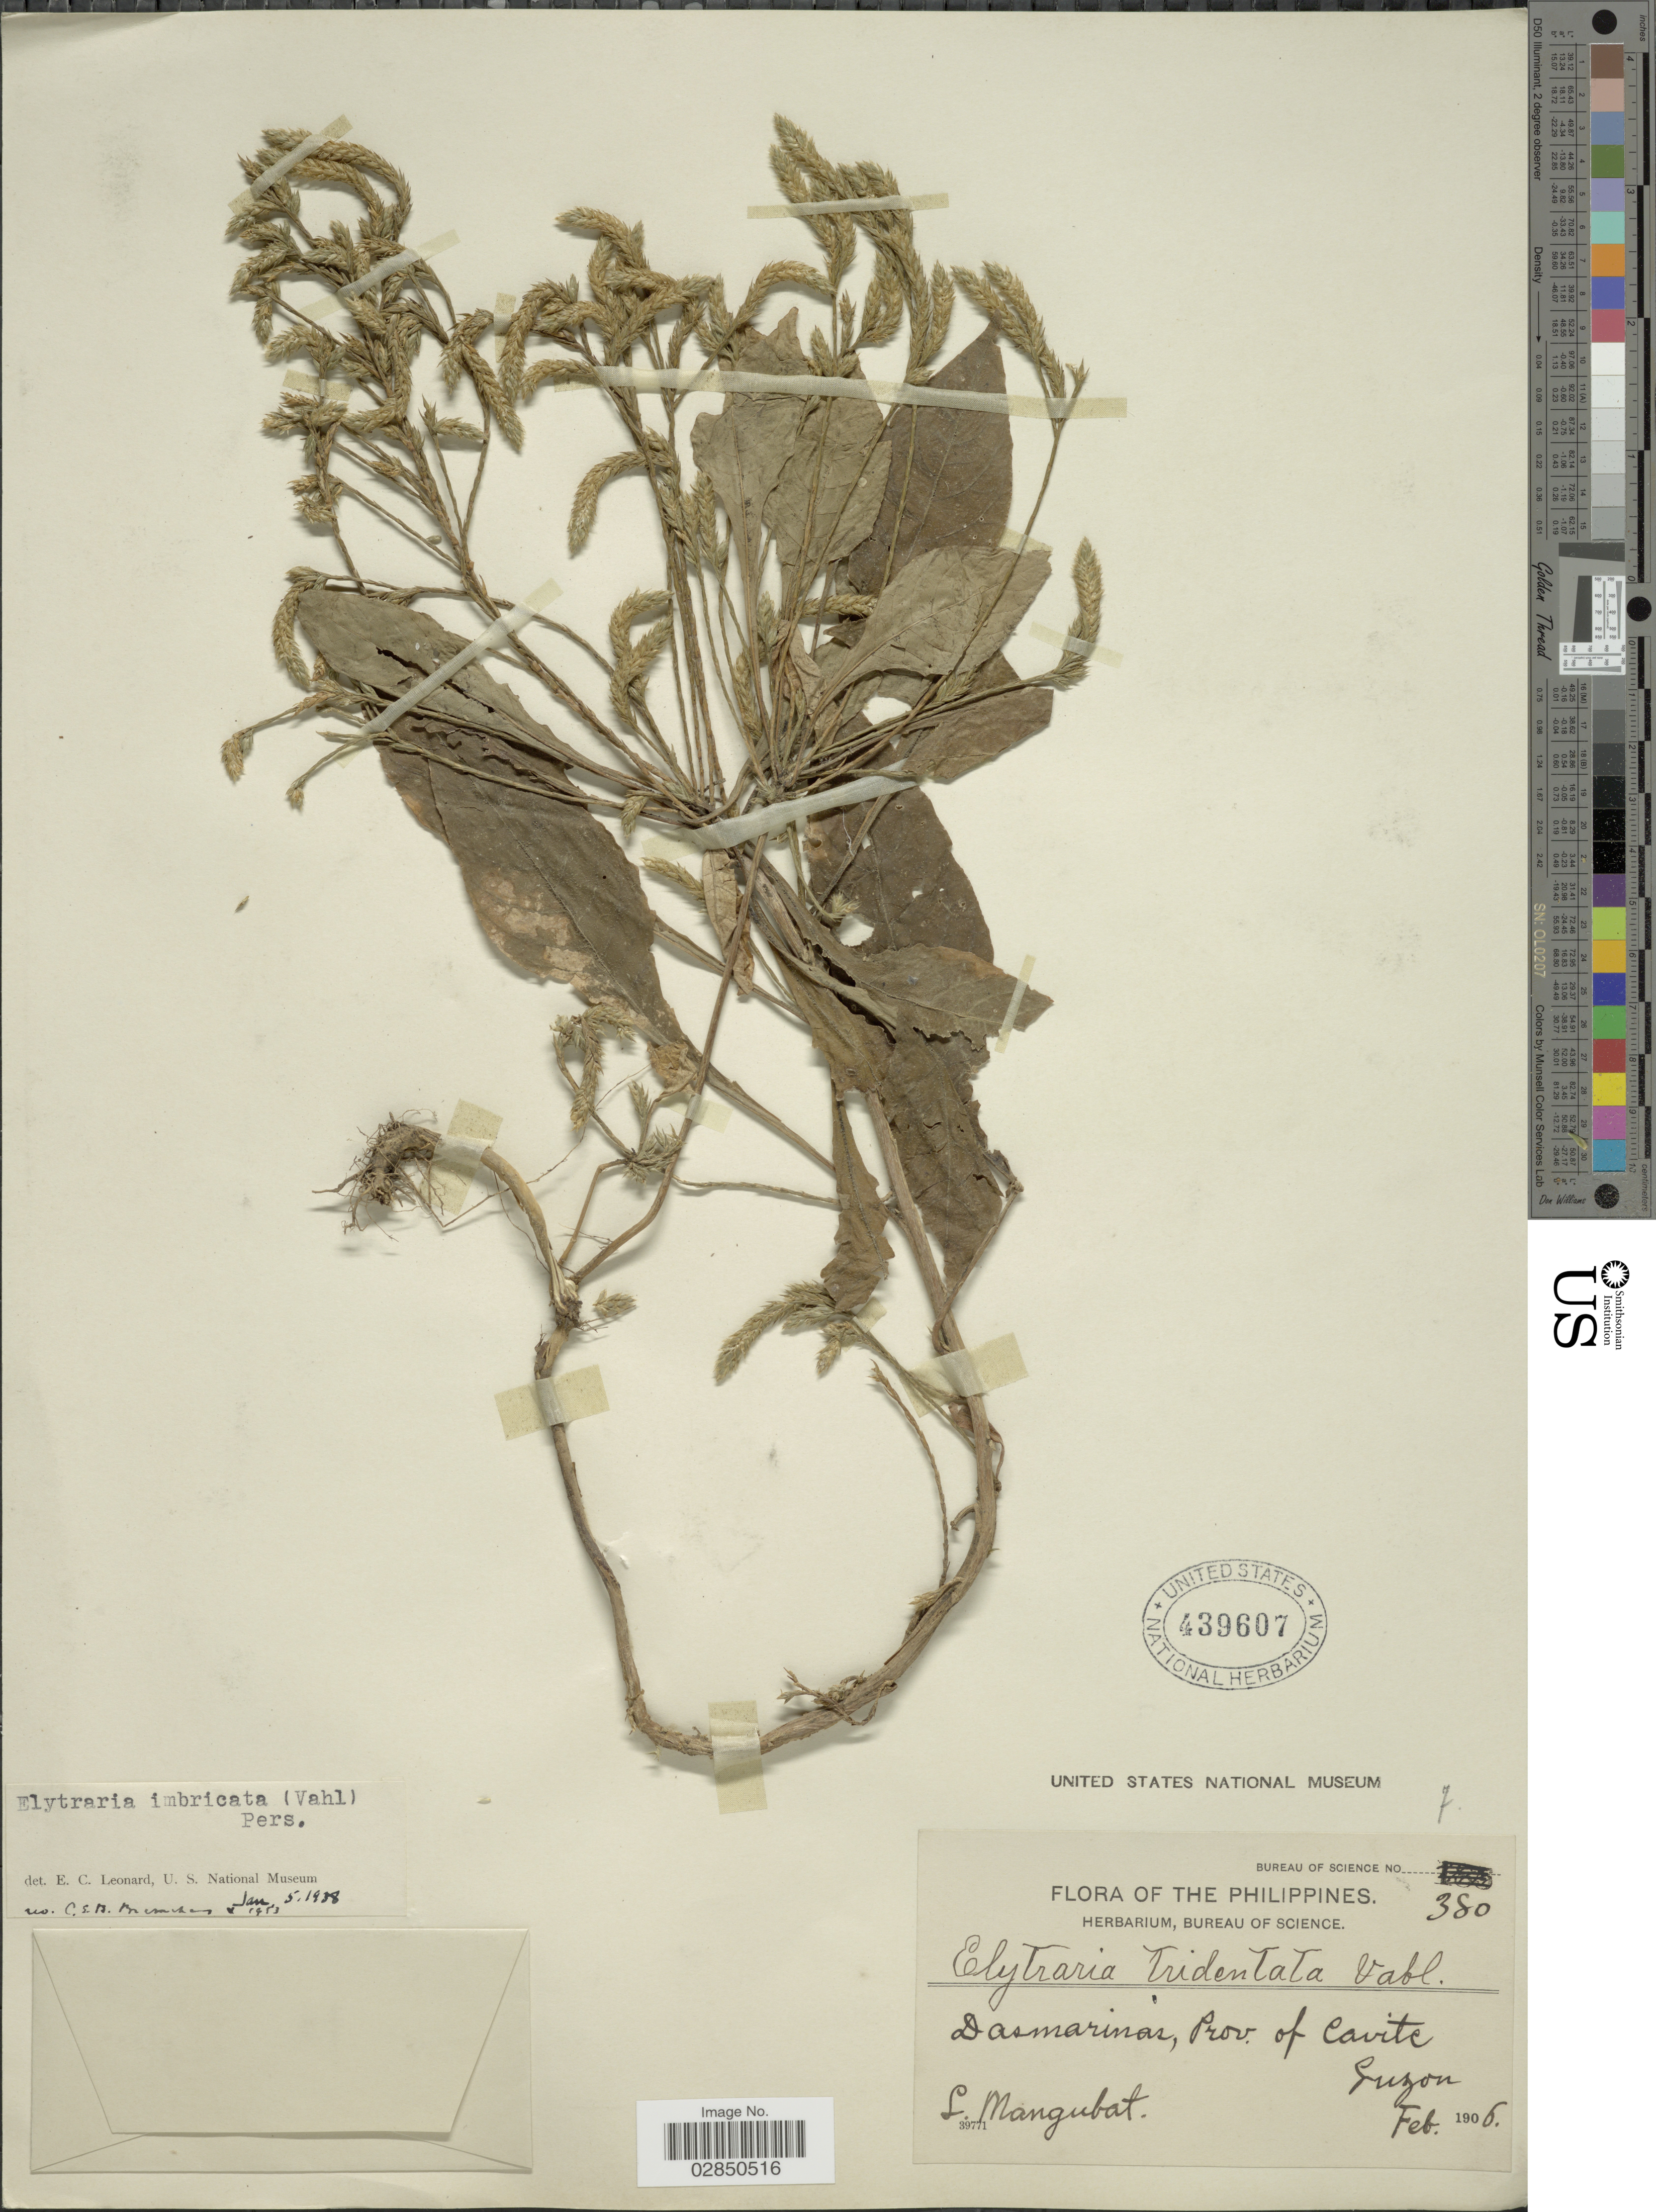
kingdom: Plantae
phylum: Tracheophyta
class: Magnoliopsida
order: Lamiales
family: Acanthaceae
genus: Elytraria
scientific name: Elytraria imbricata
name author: (Vahl) Pers.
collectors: L. Mangubat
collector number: Bureau of Science 380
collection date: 1906-02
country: Philippines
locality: Dasmarinas, Prov. of Cavite. Luzon.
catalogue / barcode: US 439607